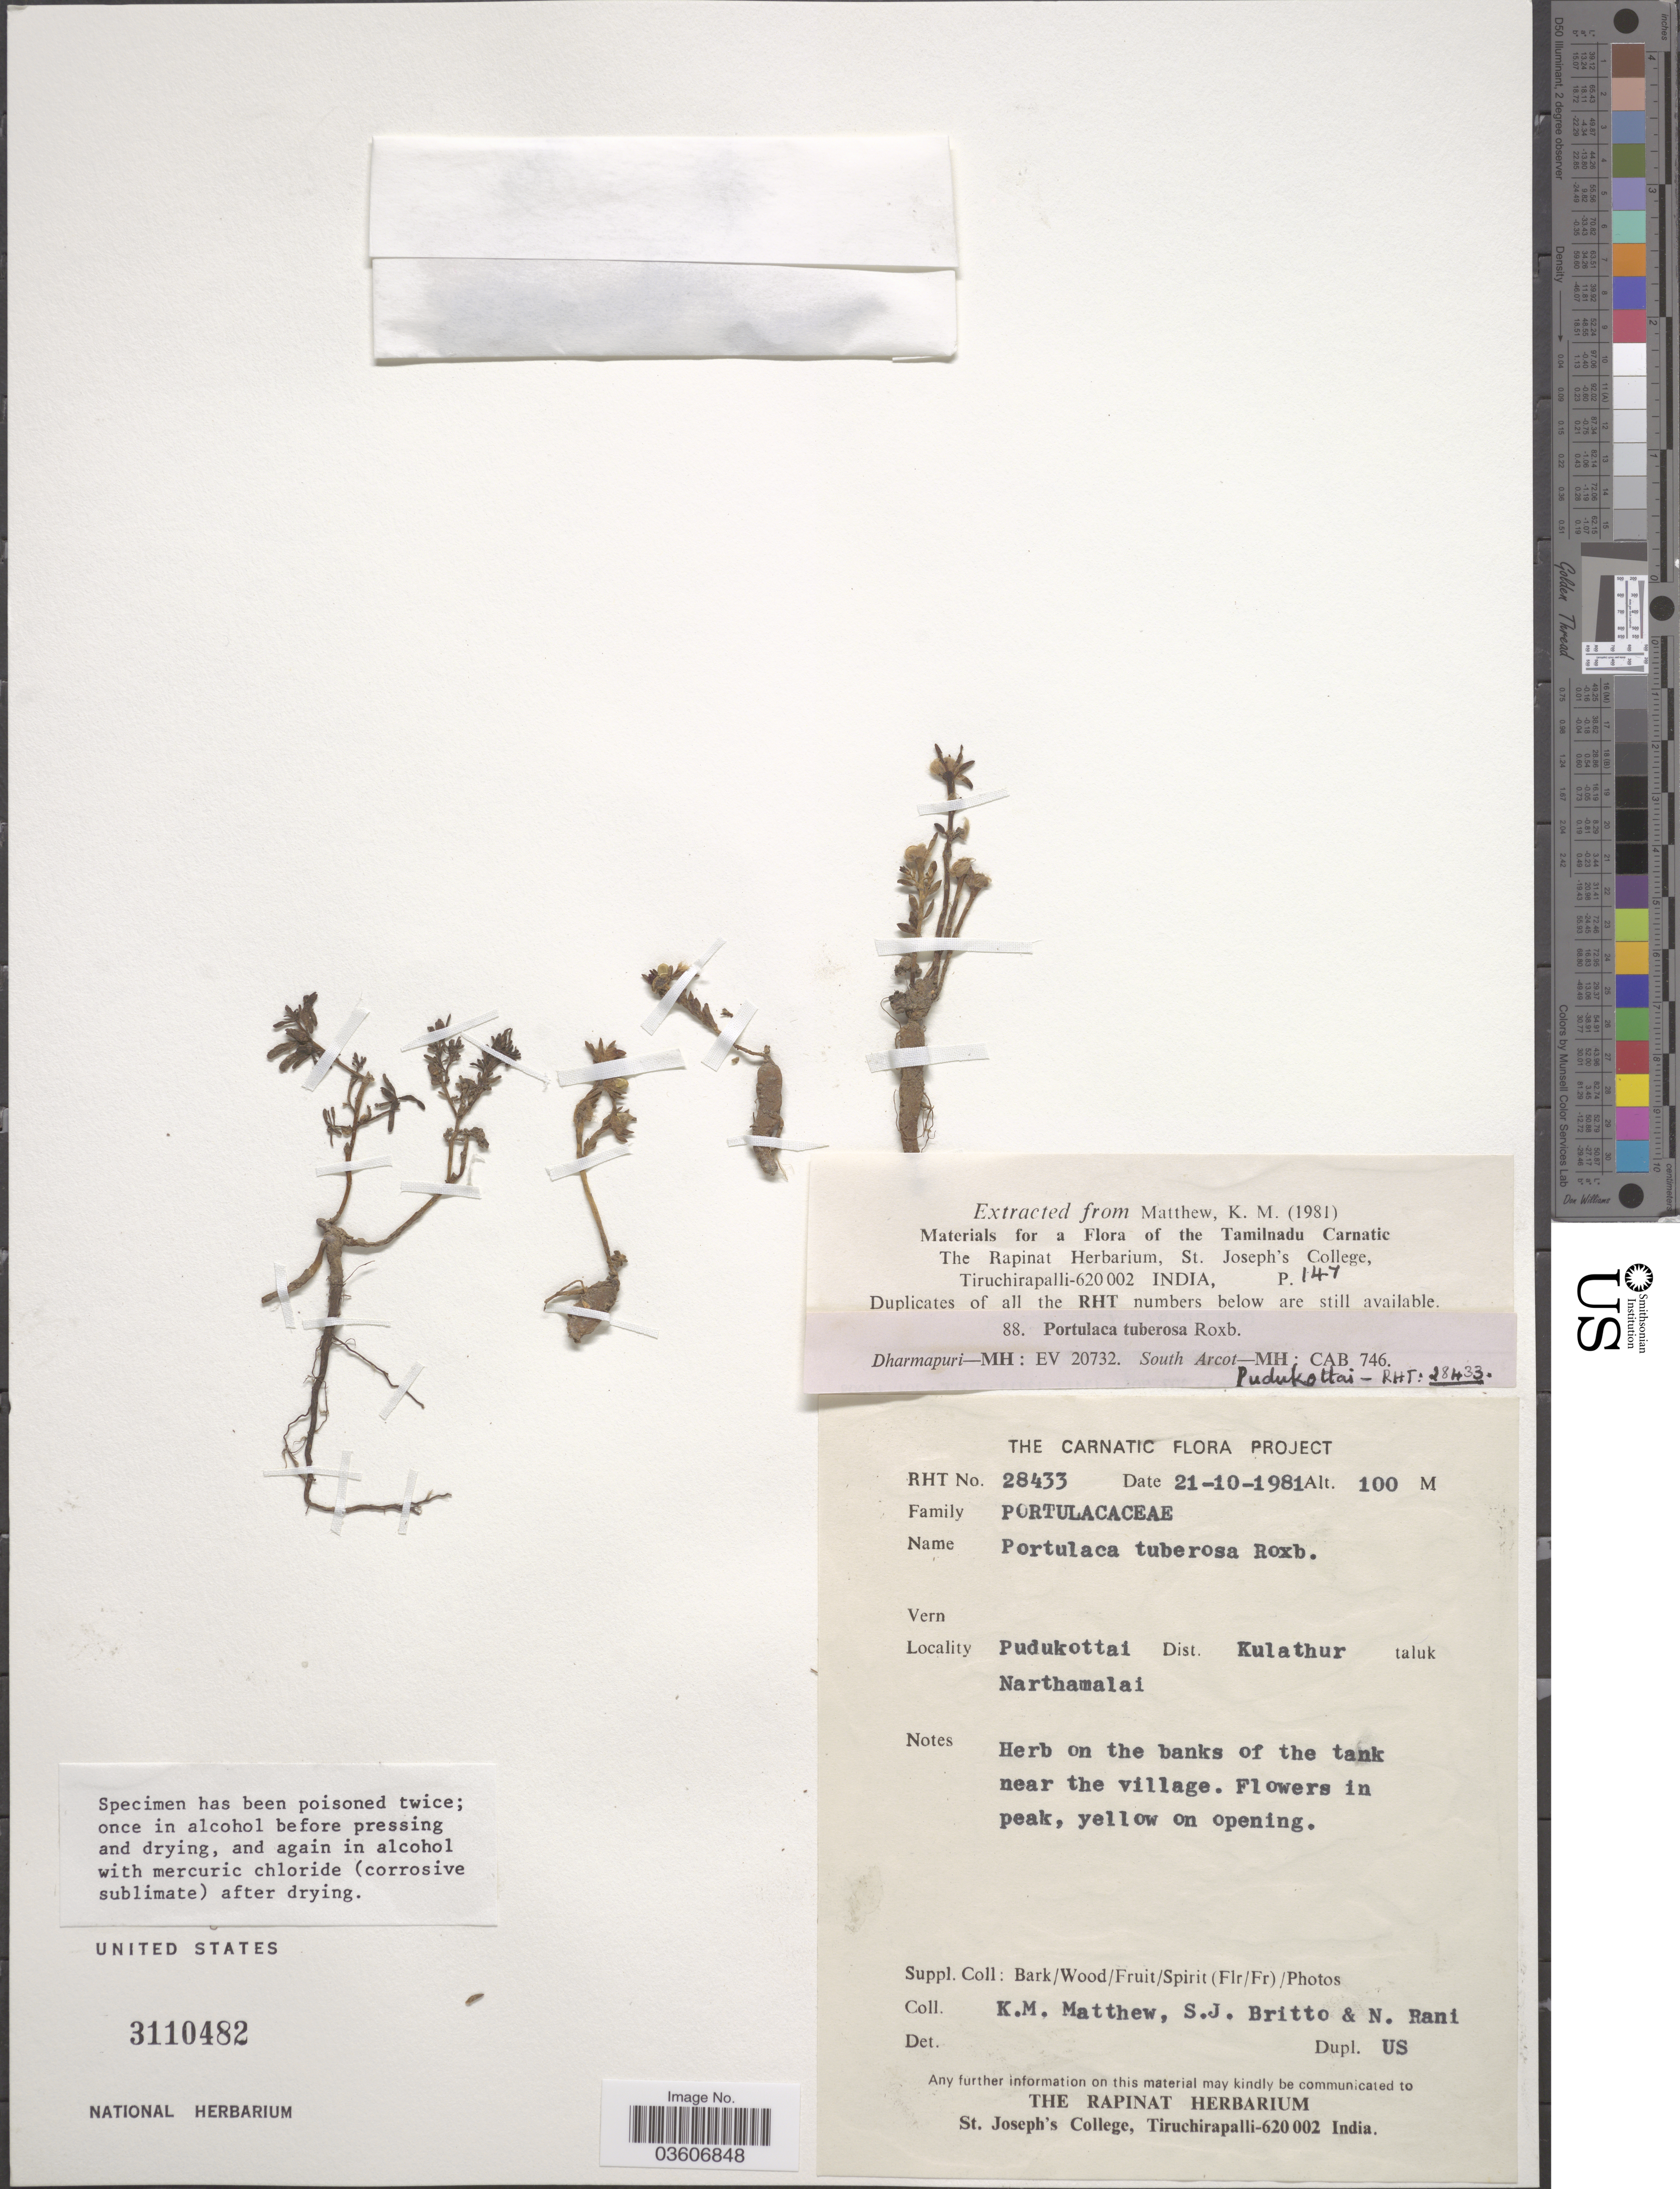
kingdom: Plantae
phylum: Tracheophyta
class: Magnoliopsida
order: Caryophyllales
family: Portulacaceae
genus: Portulaca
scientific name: Portulaca tuberosa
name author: Roxb.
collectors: K. M. Matthew, S. J. Britto & N. Rani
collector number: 28433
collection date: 1981-10-21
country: India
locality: Pudukottai, Dist. Kulathur, taluk Narthamalai.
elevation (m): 100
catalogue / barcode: US 3110482